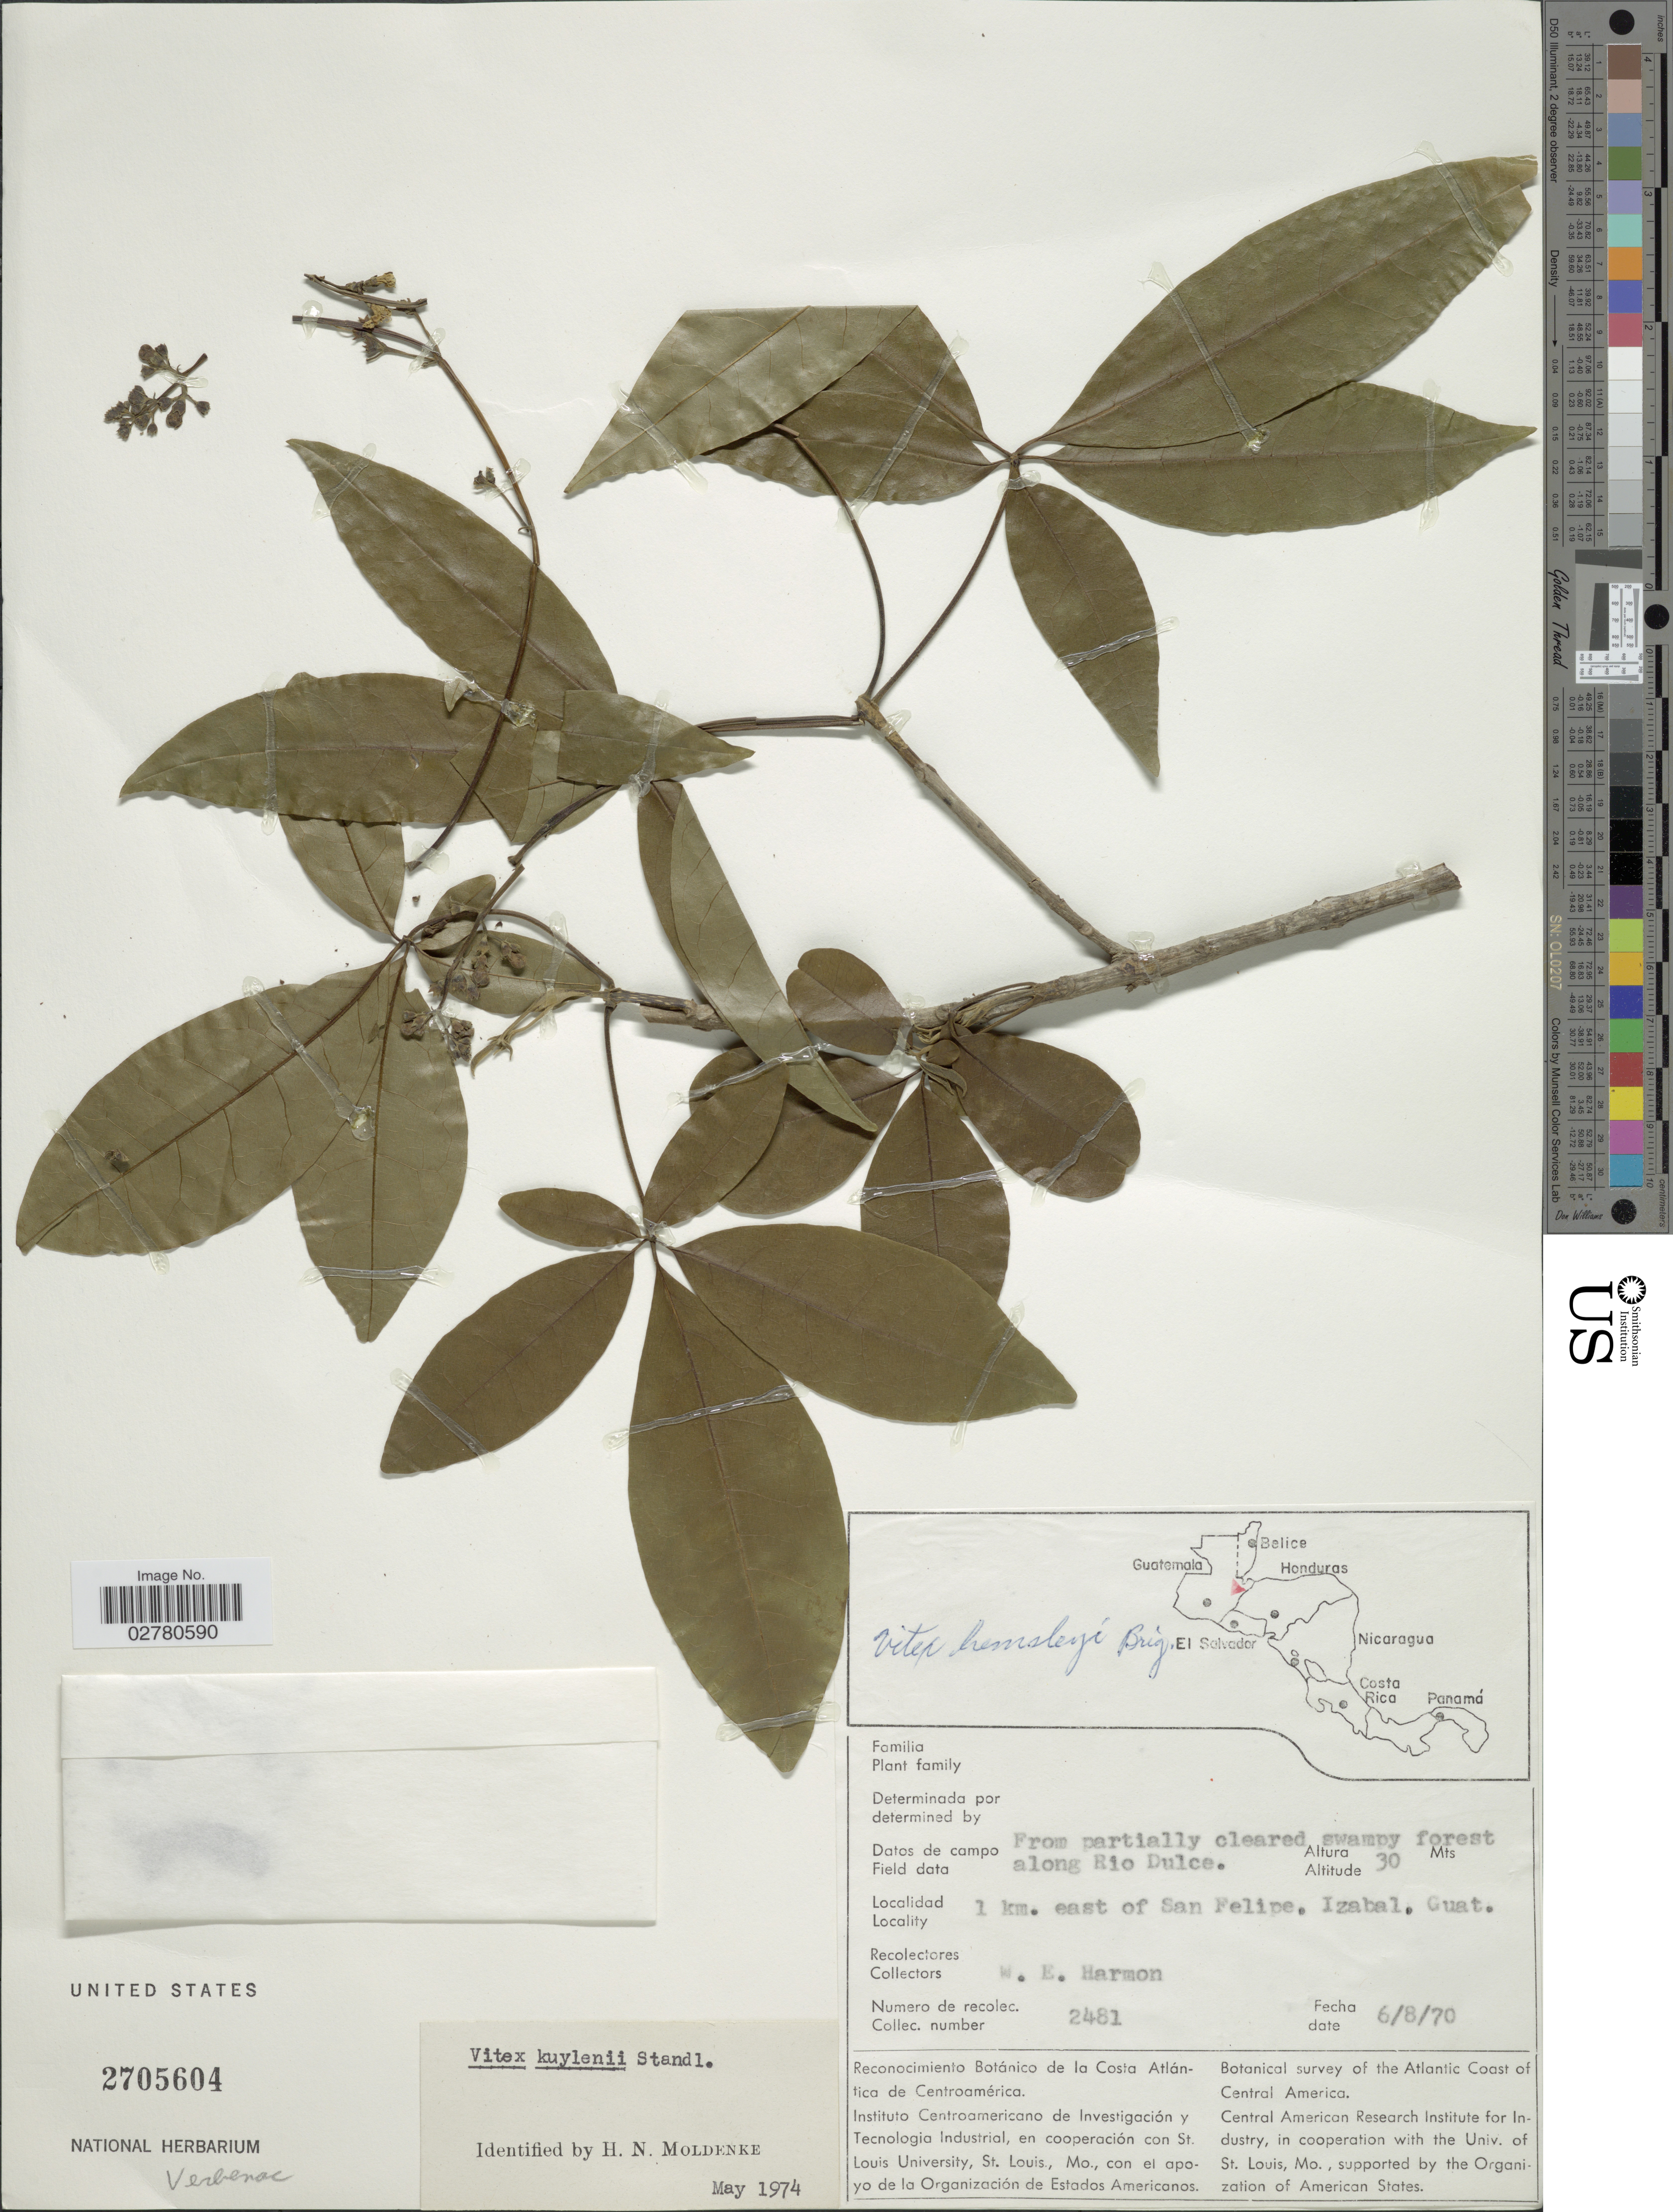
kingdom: Plantae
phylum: Tracheophyta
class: Magnoliopsida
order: Lamiales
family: Lamiaceae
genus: Vitex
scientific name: Vitex kuylenii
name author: Standl.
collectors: W. E. Harmon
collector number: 2481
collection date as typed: Transcribed d/m/y: 6/8/70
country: Guatemala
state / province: Izabal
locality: From partially cleared swampy forest along Rio Dulce. 1 km. east of San Felipe.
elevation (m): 30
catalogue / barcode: US 2705604